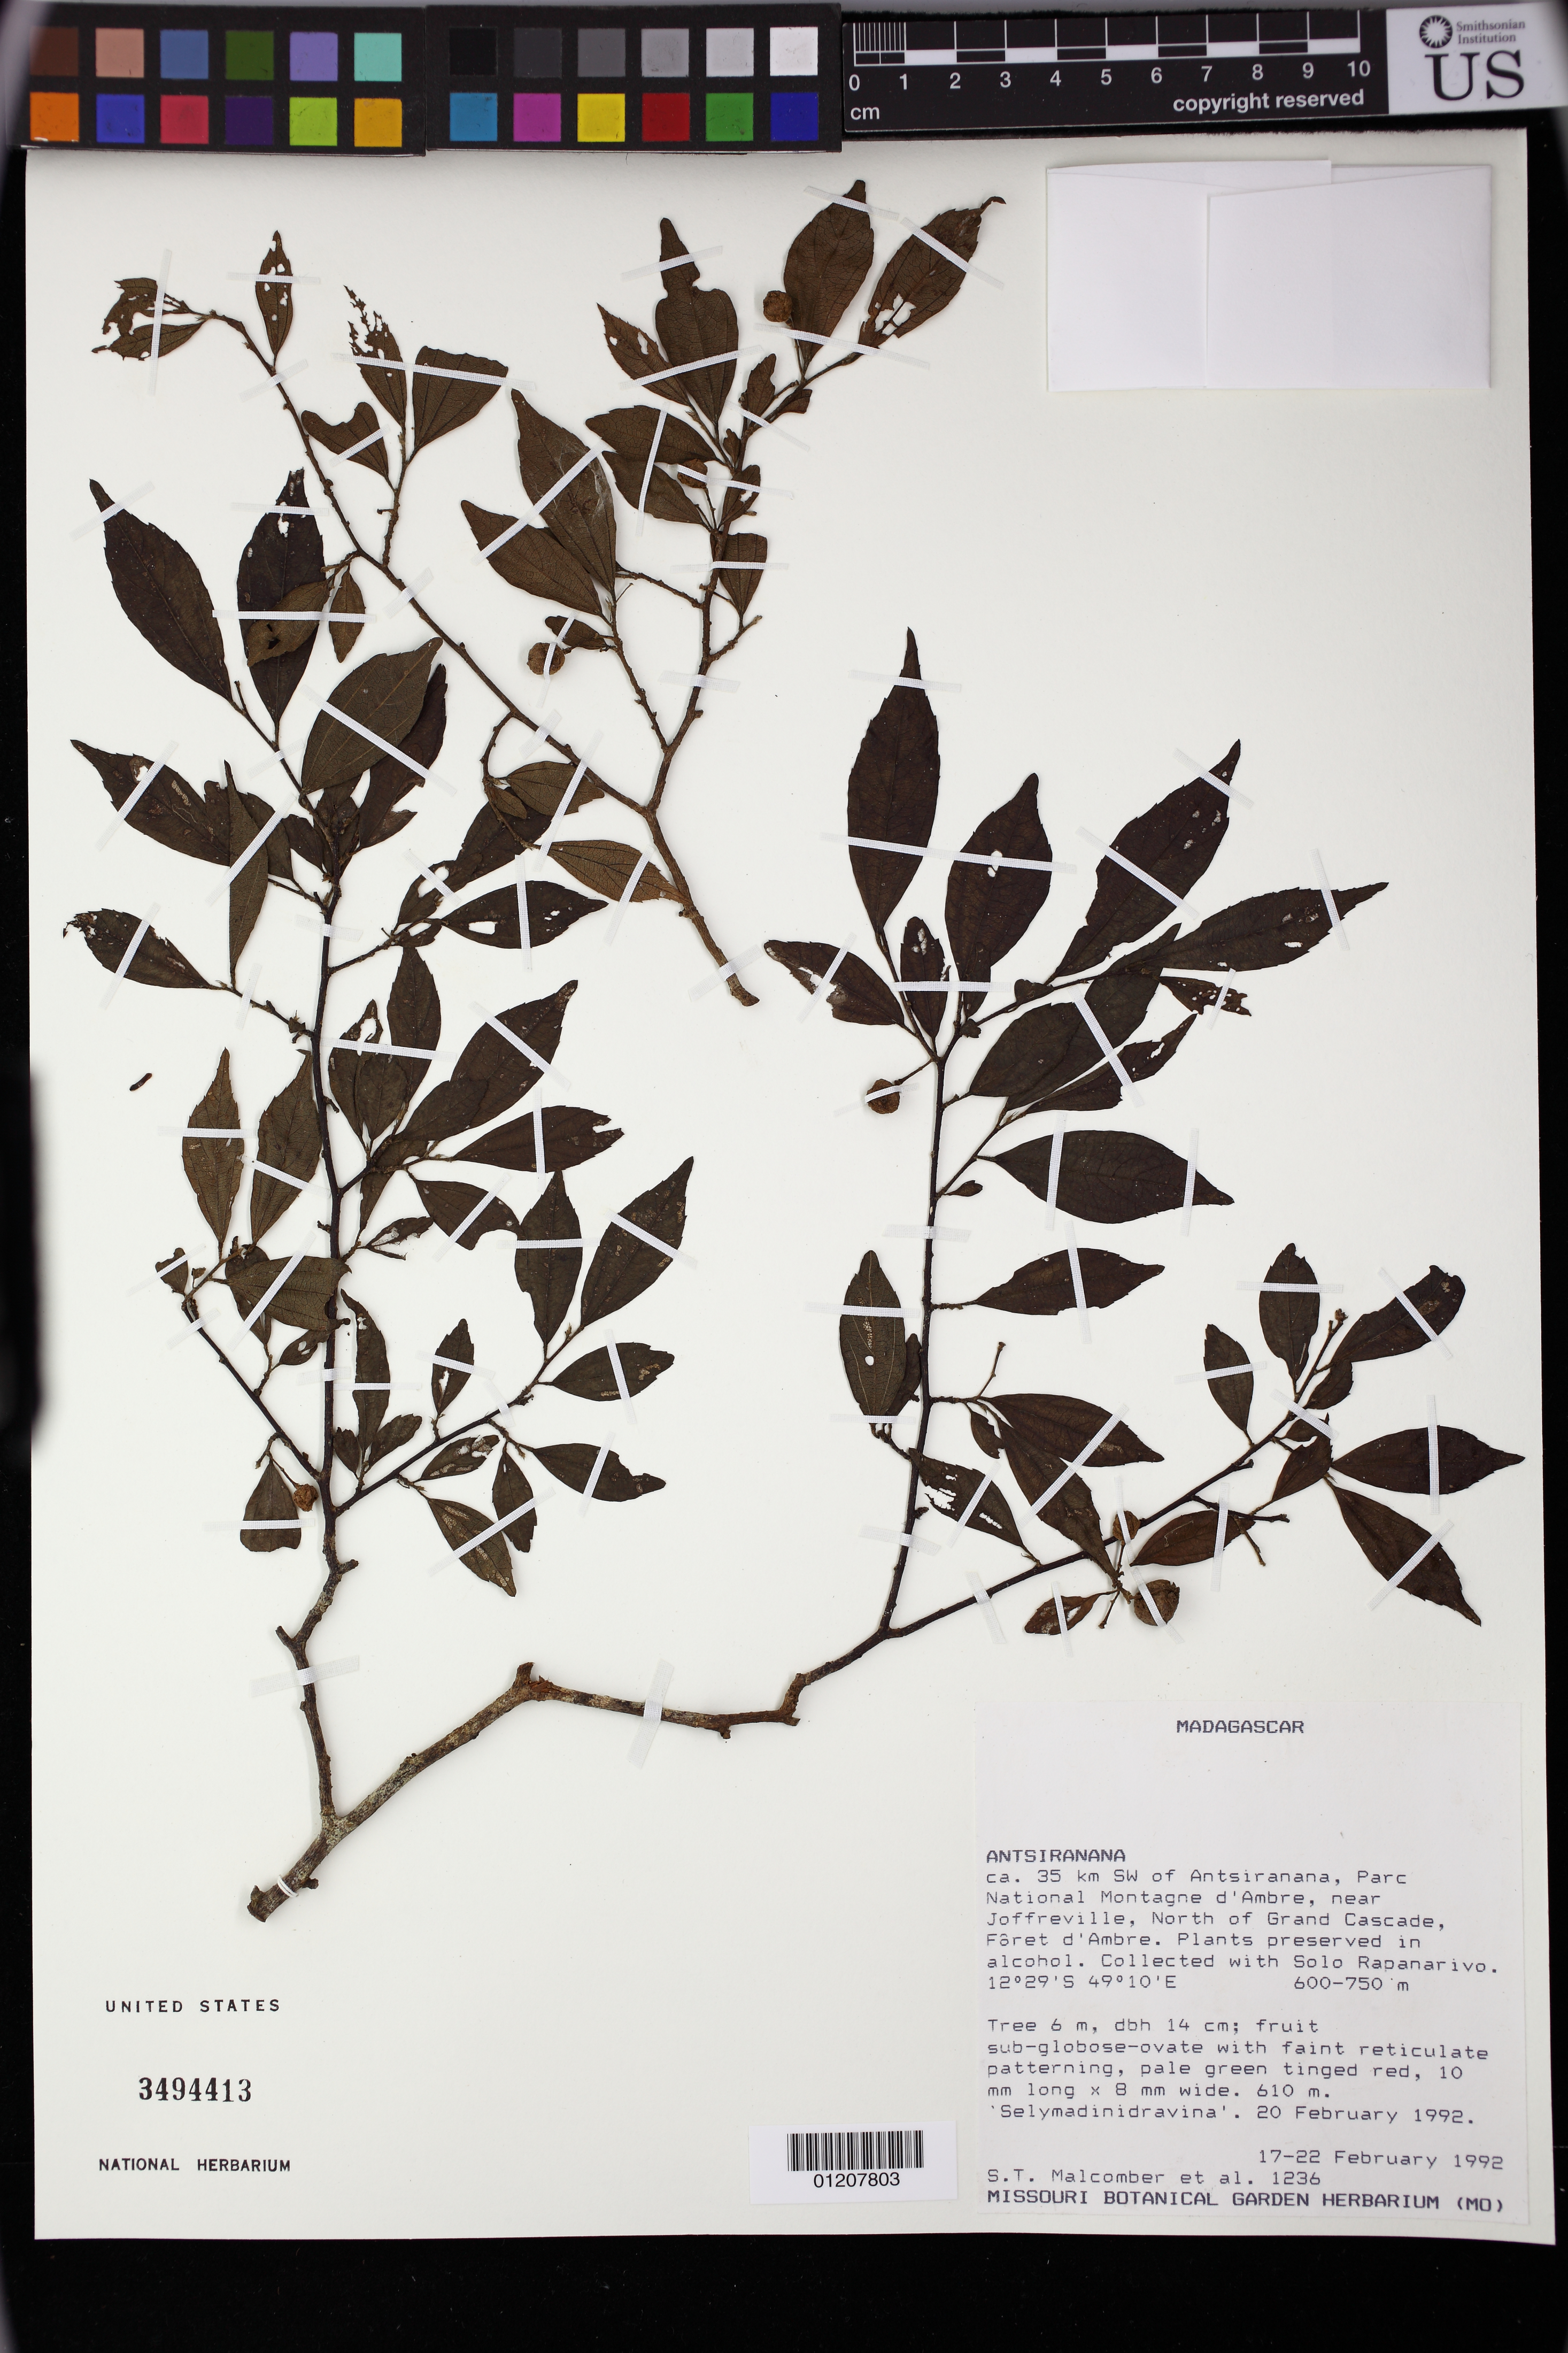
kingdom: Plantae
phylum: Tracheophyta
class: Magnoliopsida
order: Malvales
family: Malvaceae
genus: Grewia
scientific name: Grewia sp.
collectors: S. T. Malcomber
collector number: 1236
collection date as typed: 20 Feb 1992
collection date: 1992-02-20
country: Madagascar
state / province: Diana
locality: Anitsiranana. ca 35 km SW of Antsiranana, Parc National Montagne d'Ambre, near Joffreville, North of Grand Cascade, Foret d'Ambre.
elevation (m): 600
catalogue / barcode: US 3494413